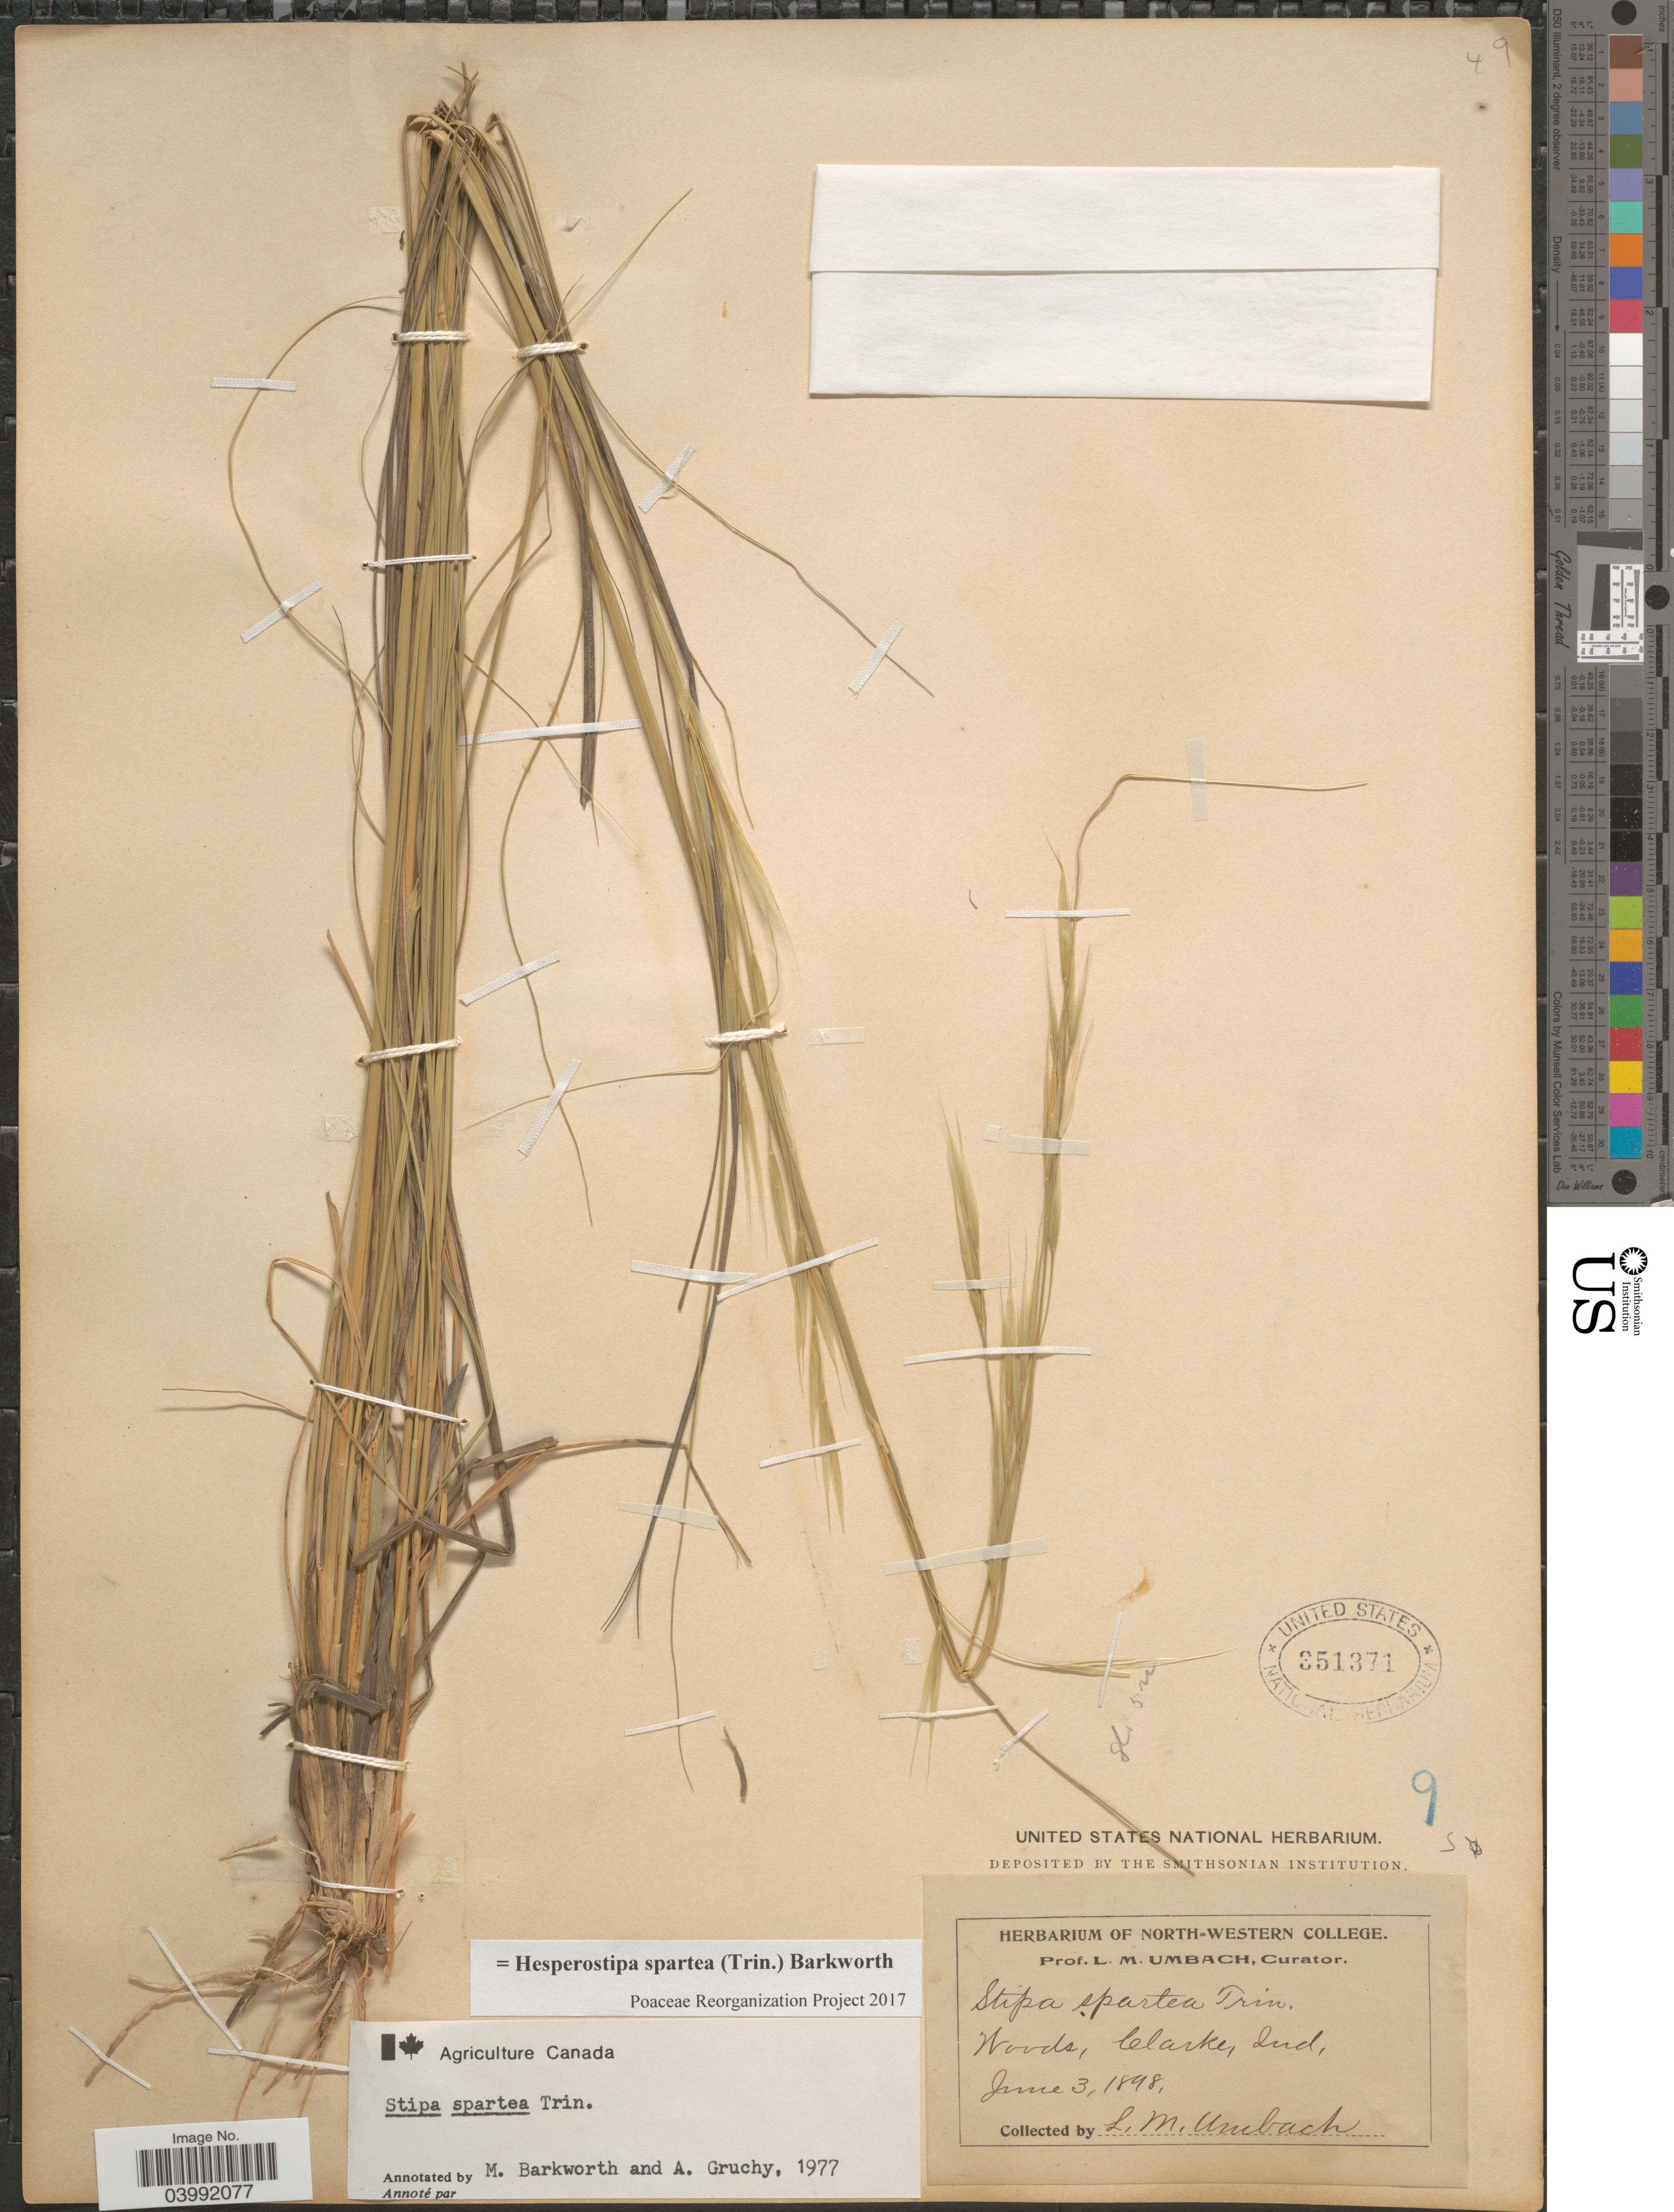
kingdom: Plantae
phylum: Tracheophyta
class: Liliopsida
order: Poales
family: Poaceae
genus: Hesperostipa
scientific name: Hesperostipa spartea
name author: (Trin.) Barkworth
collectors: L. M. Umbach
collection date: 1898-06-03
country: United States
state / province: Indiana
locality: Woods, Clarke.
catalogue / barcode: US 351371